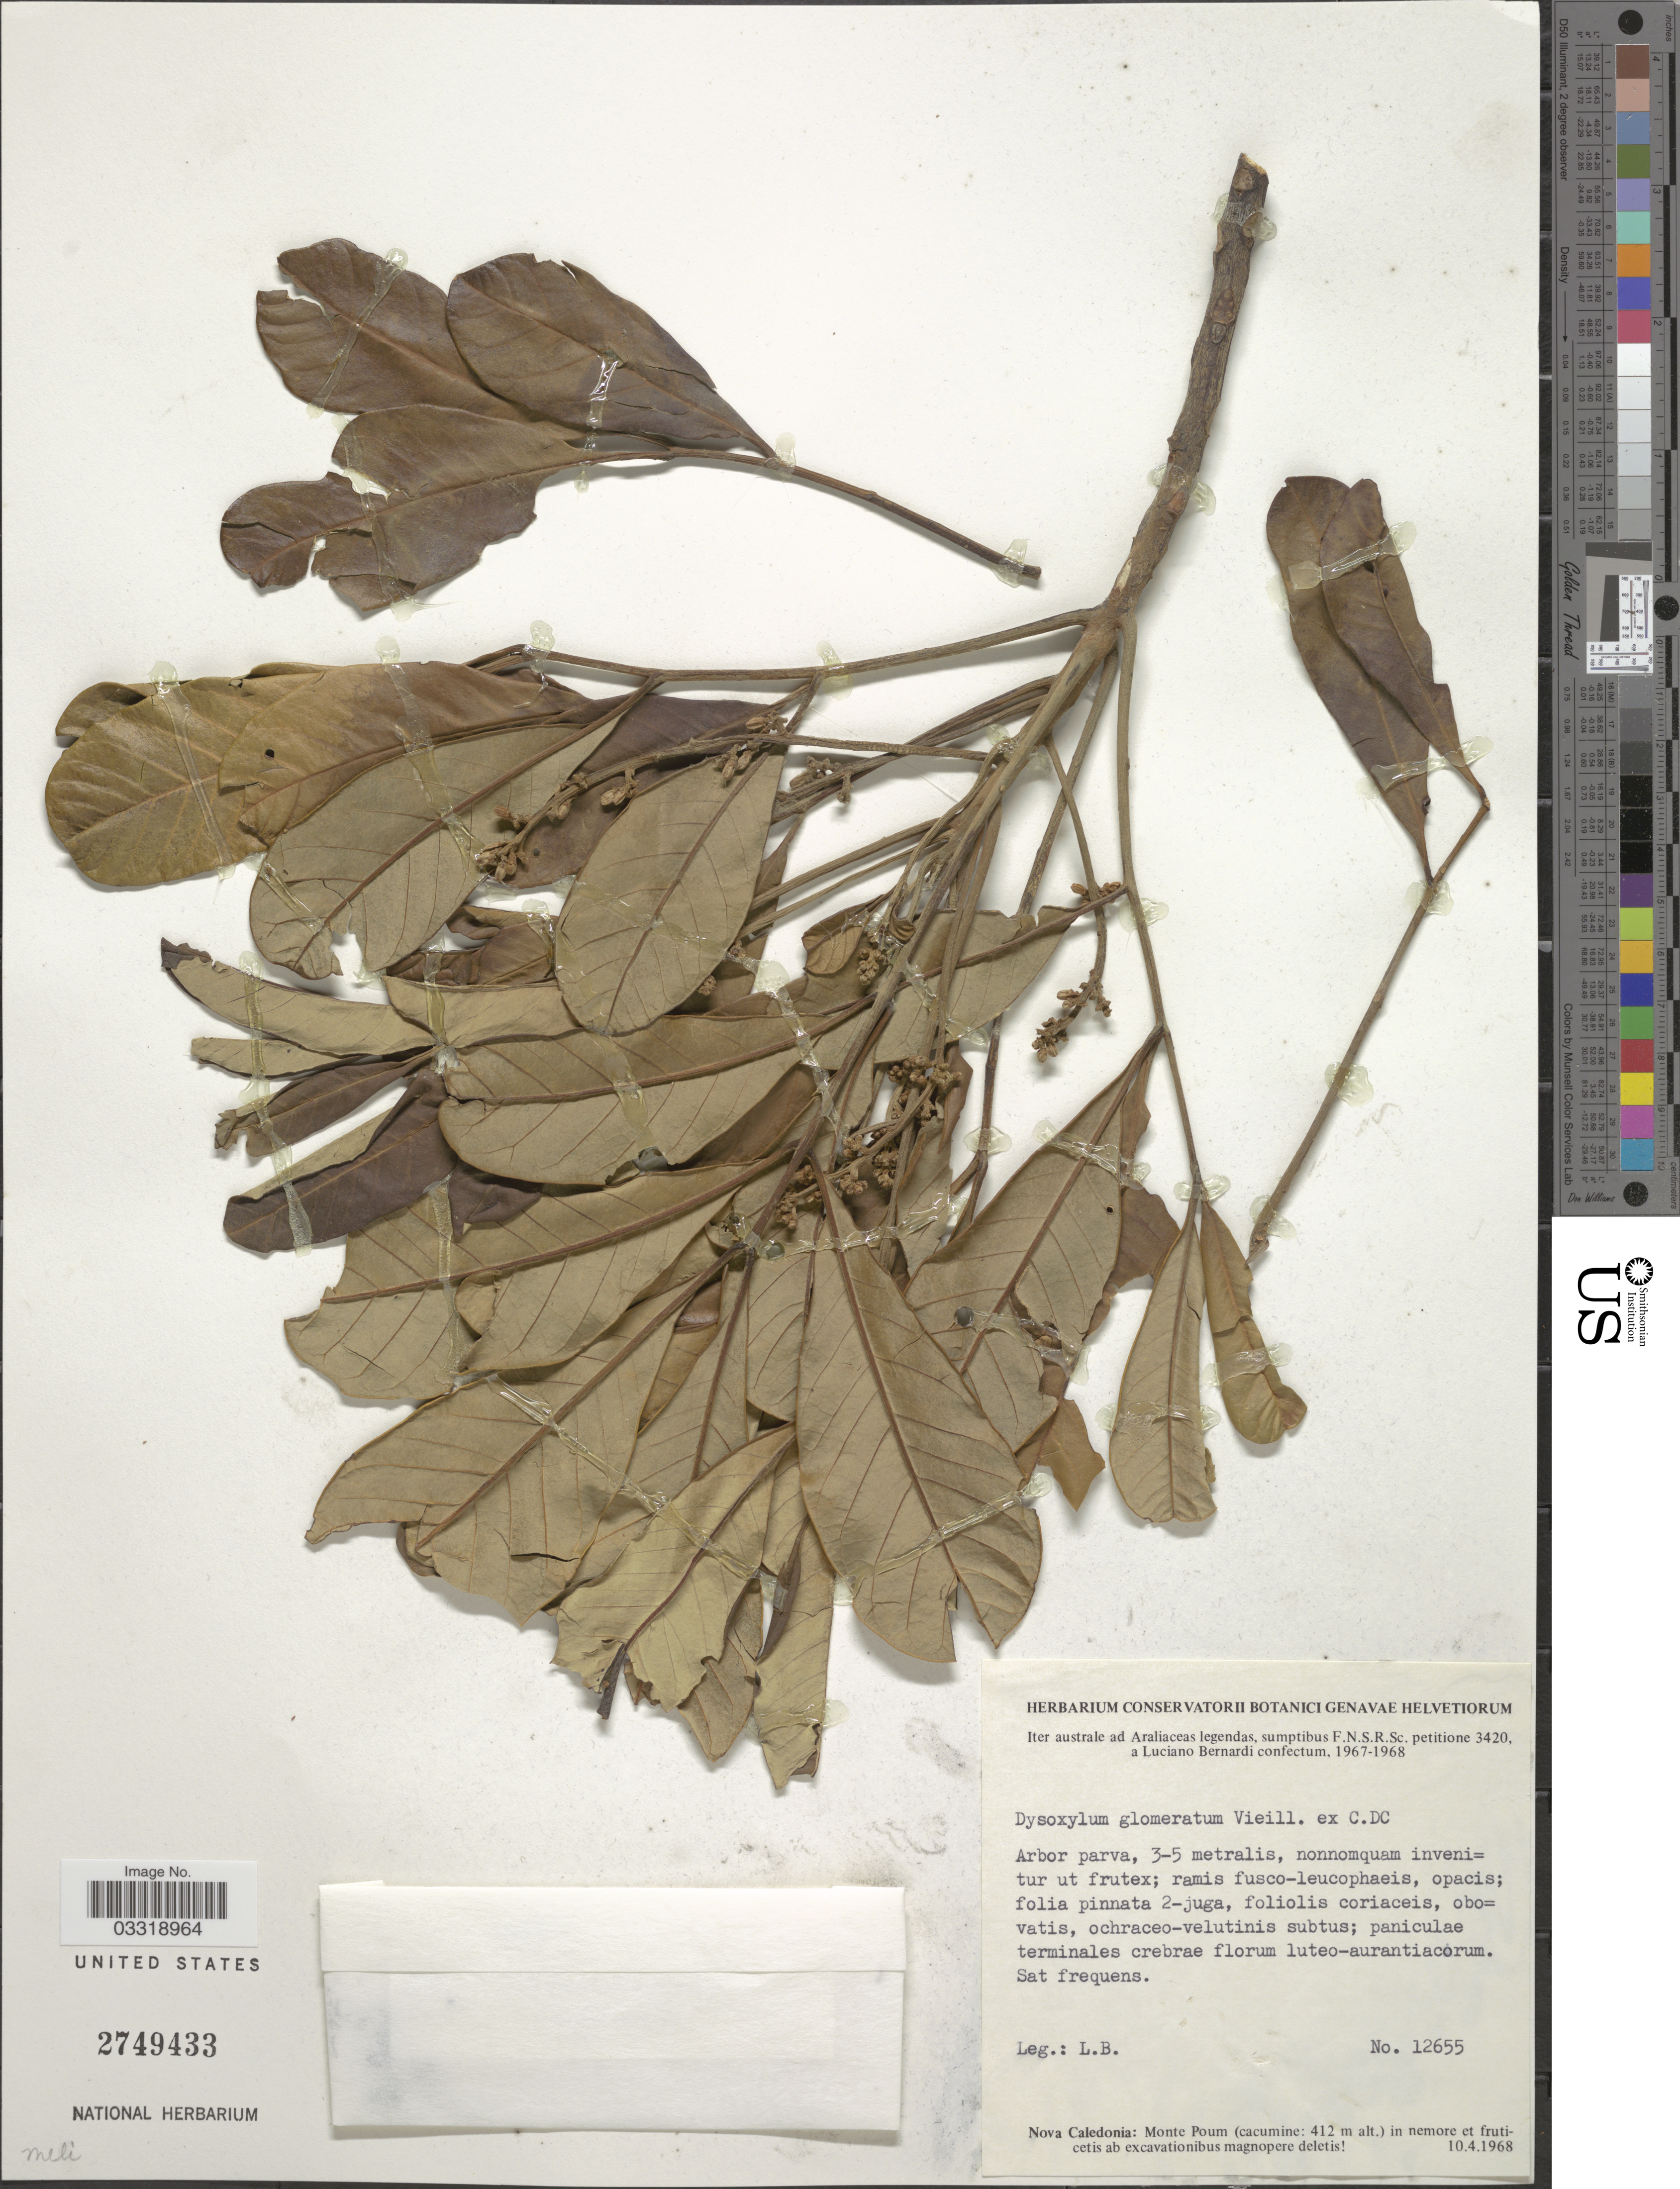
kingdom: Plantae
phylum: Tracheophyta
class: Magnoliopsida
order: Sapindales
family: Meliaceae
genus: Didymocheton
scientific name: Didymocheton rufescens subsp. rufescens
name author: (Vieill. ex Pancher & Sebert) Harms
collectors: L. Bernardi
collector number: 12655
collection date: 1968-04-10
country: New Caledonia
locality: Nova Caledonia: Monte Poum.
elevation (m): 412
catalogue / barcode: US 2749433